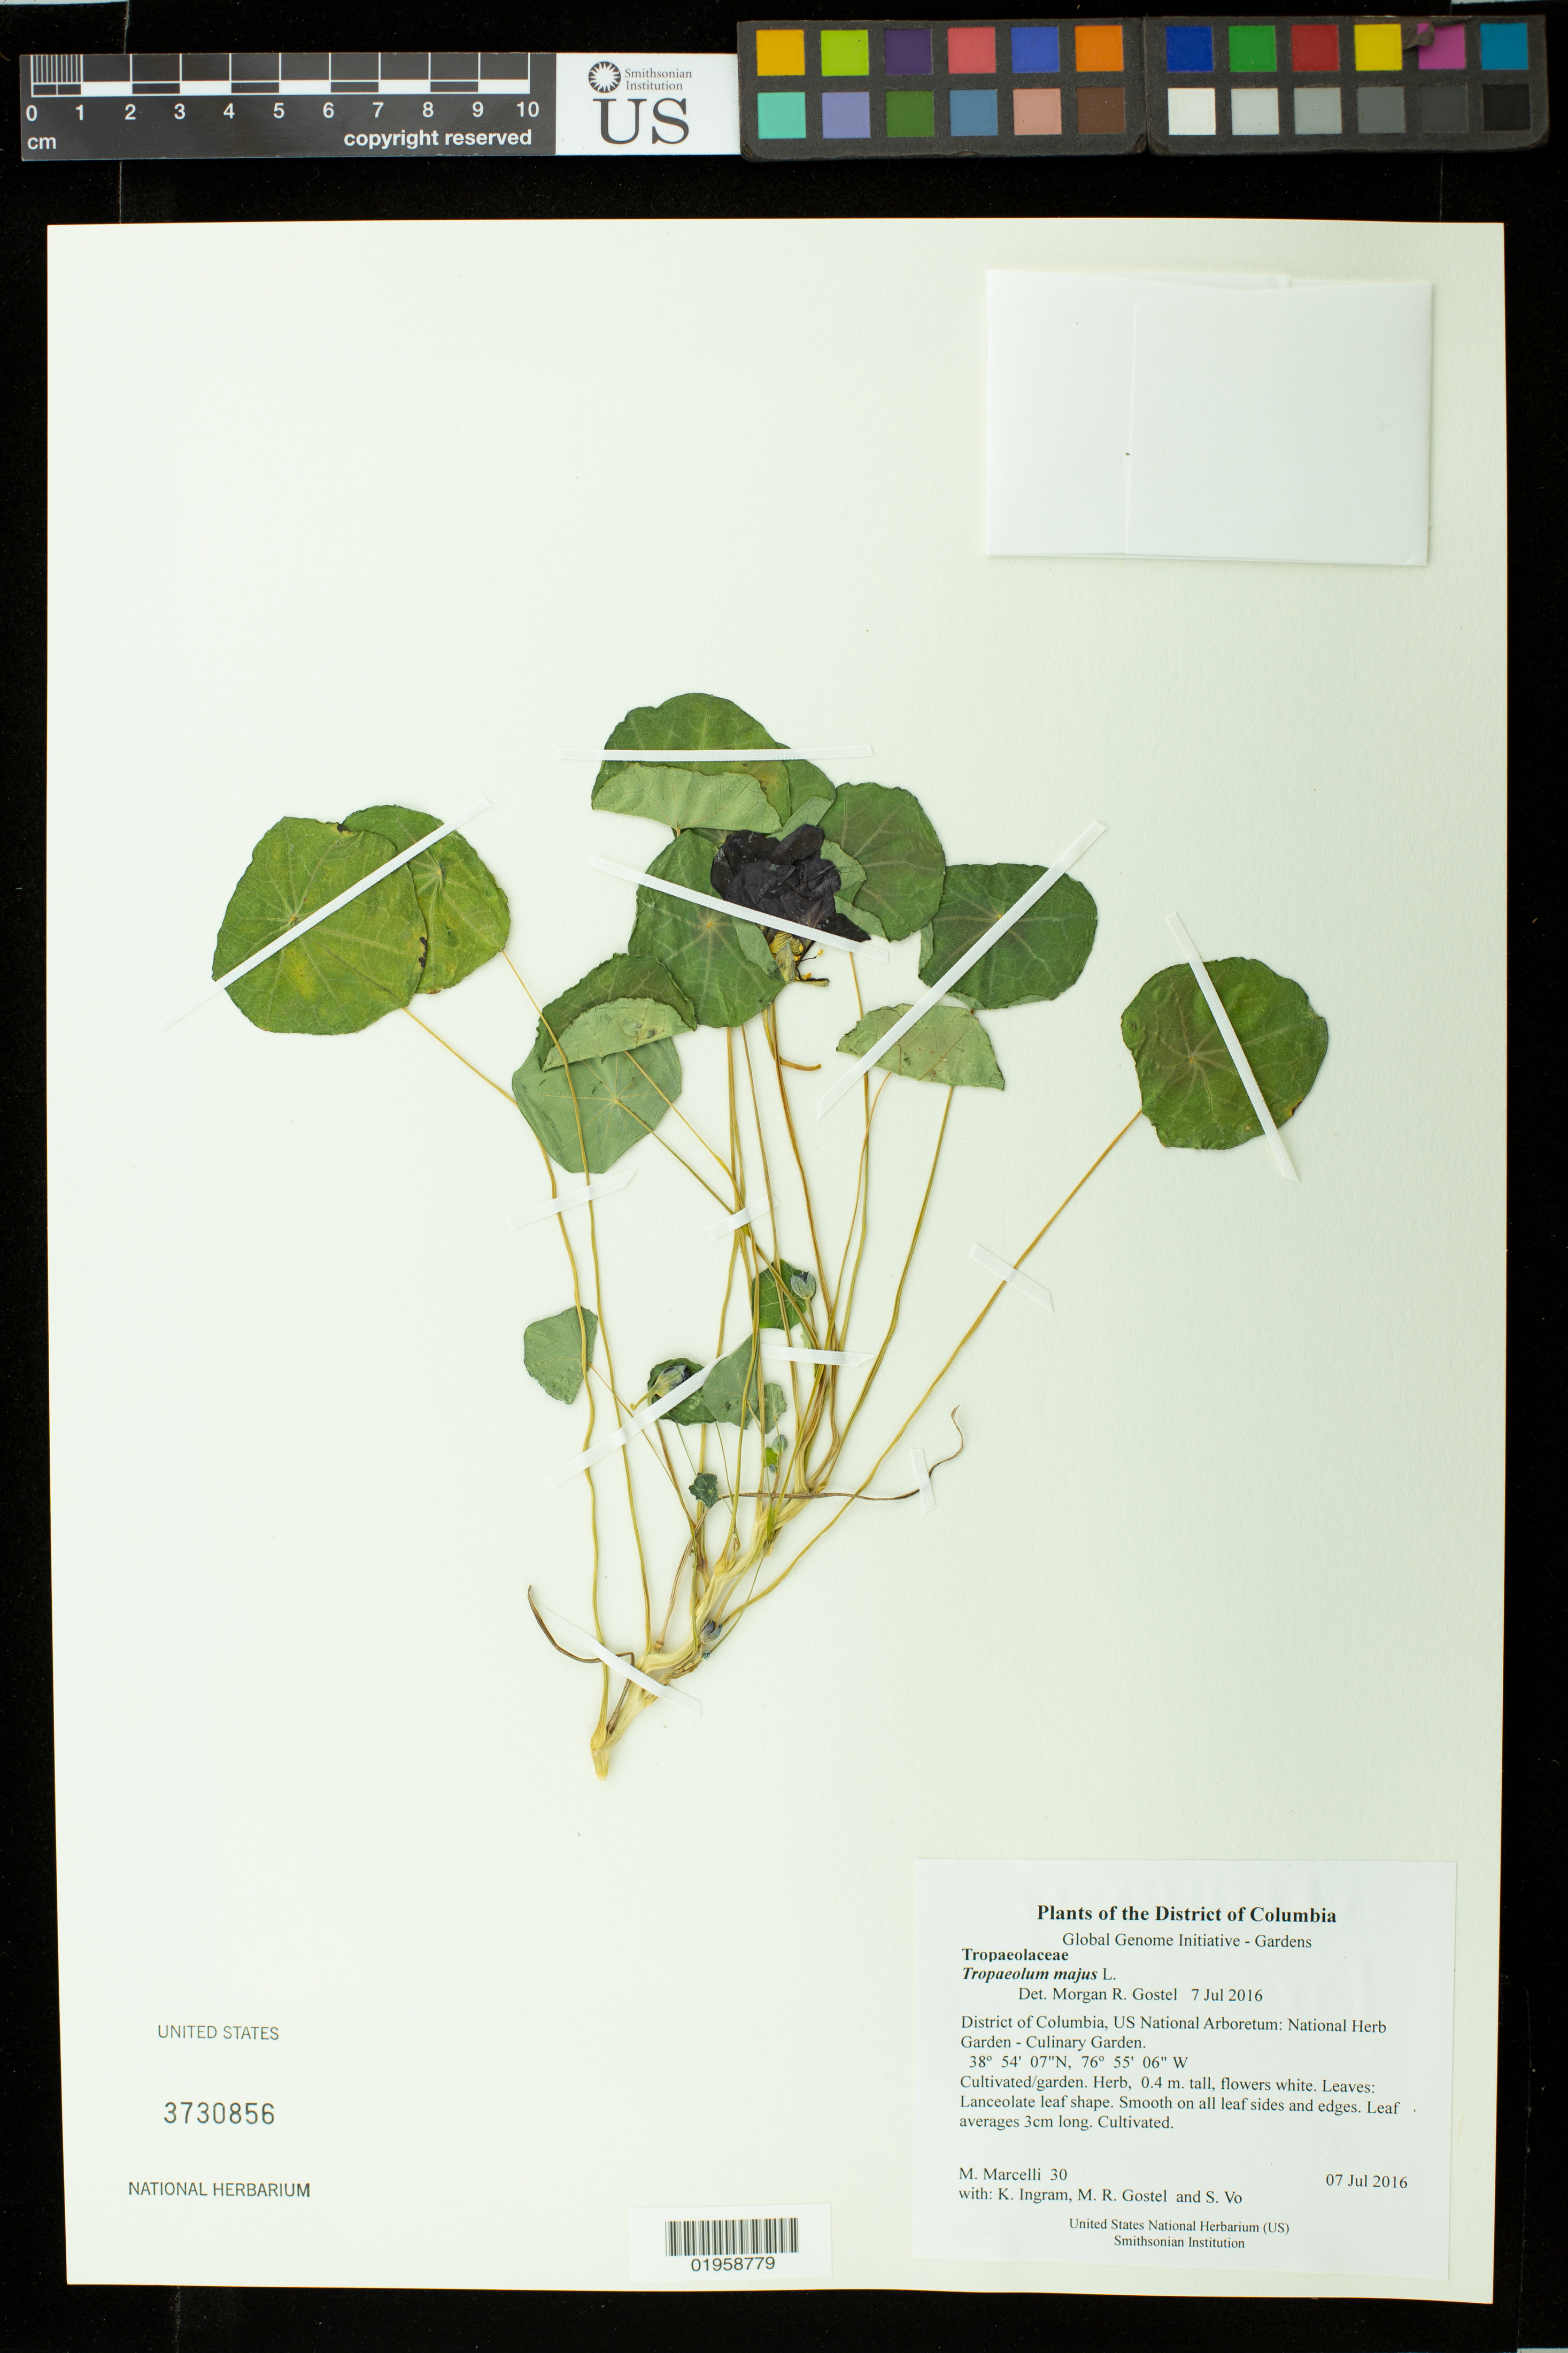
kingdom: Plantae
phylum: Tracheophyta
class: Magnoliopsida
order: Brassicales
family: Tropaeolaceae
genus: Tropaeolum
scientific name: Tropaeolum majus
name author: L.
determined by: Gostel, Morgan R., (BRIT), Botanical Research Institute of Texas (UNITED STATES)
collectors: M. Marcelli, K. S. Ingram, M. R. Gostel & S. Vo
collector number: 30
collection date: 2016-07-07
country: United States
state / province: District of Columbia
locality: US National Arboretum: National Herb Garden - Culinary Garden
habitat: Cultivated/garden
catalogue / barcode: US 3730856